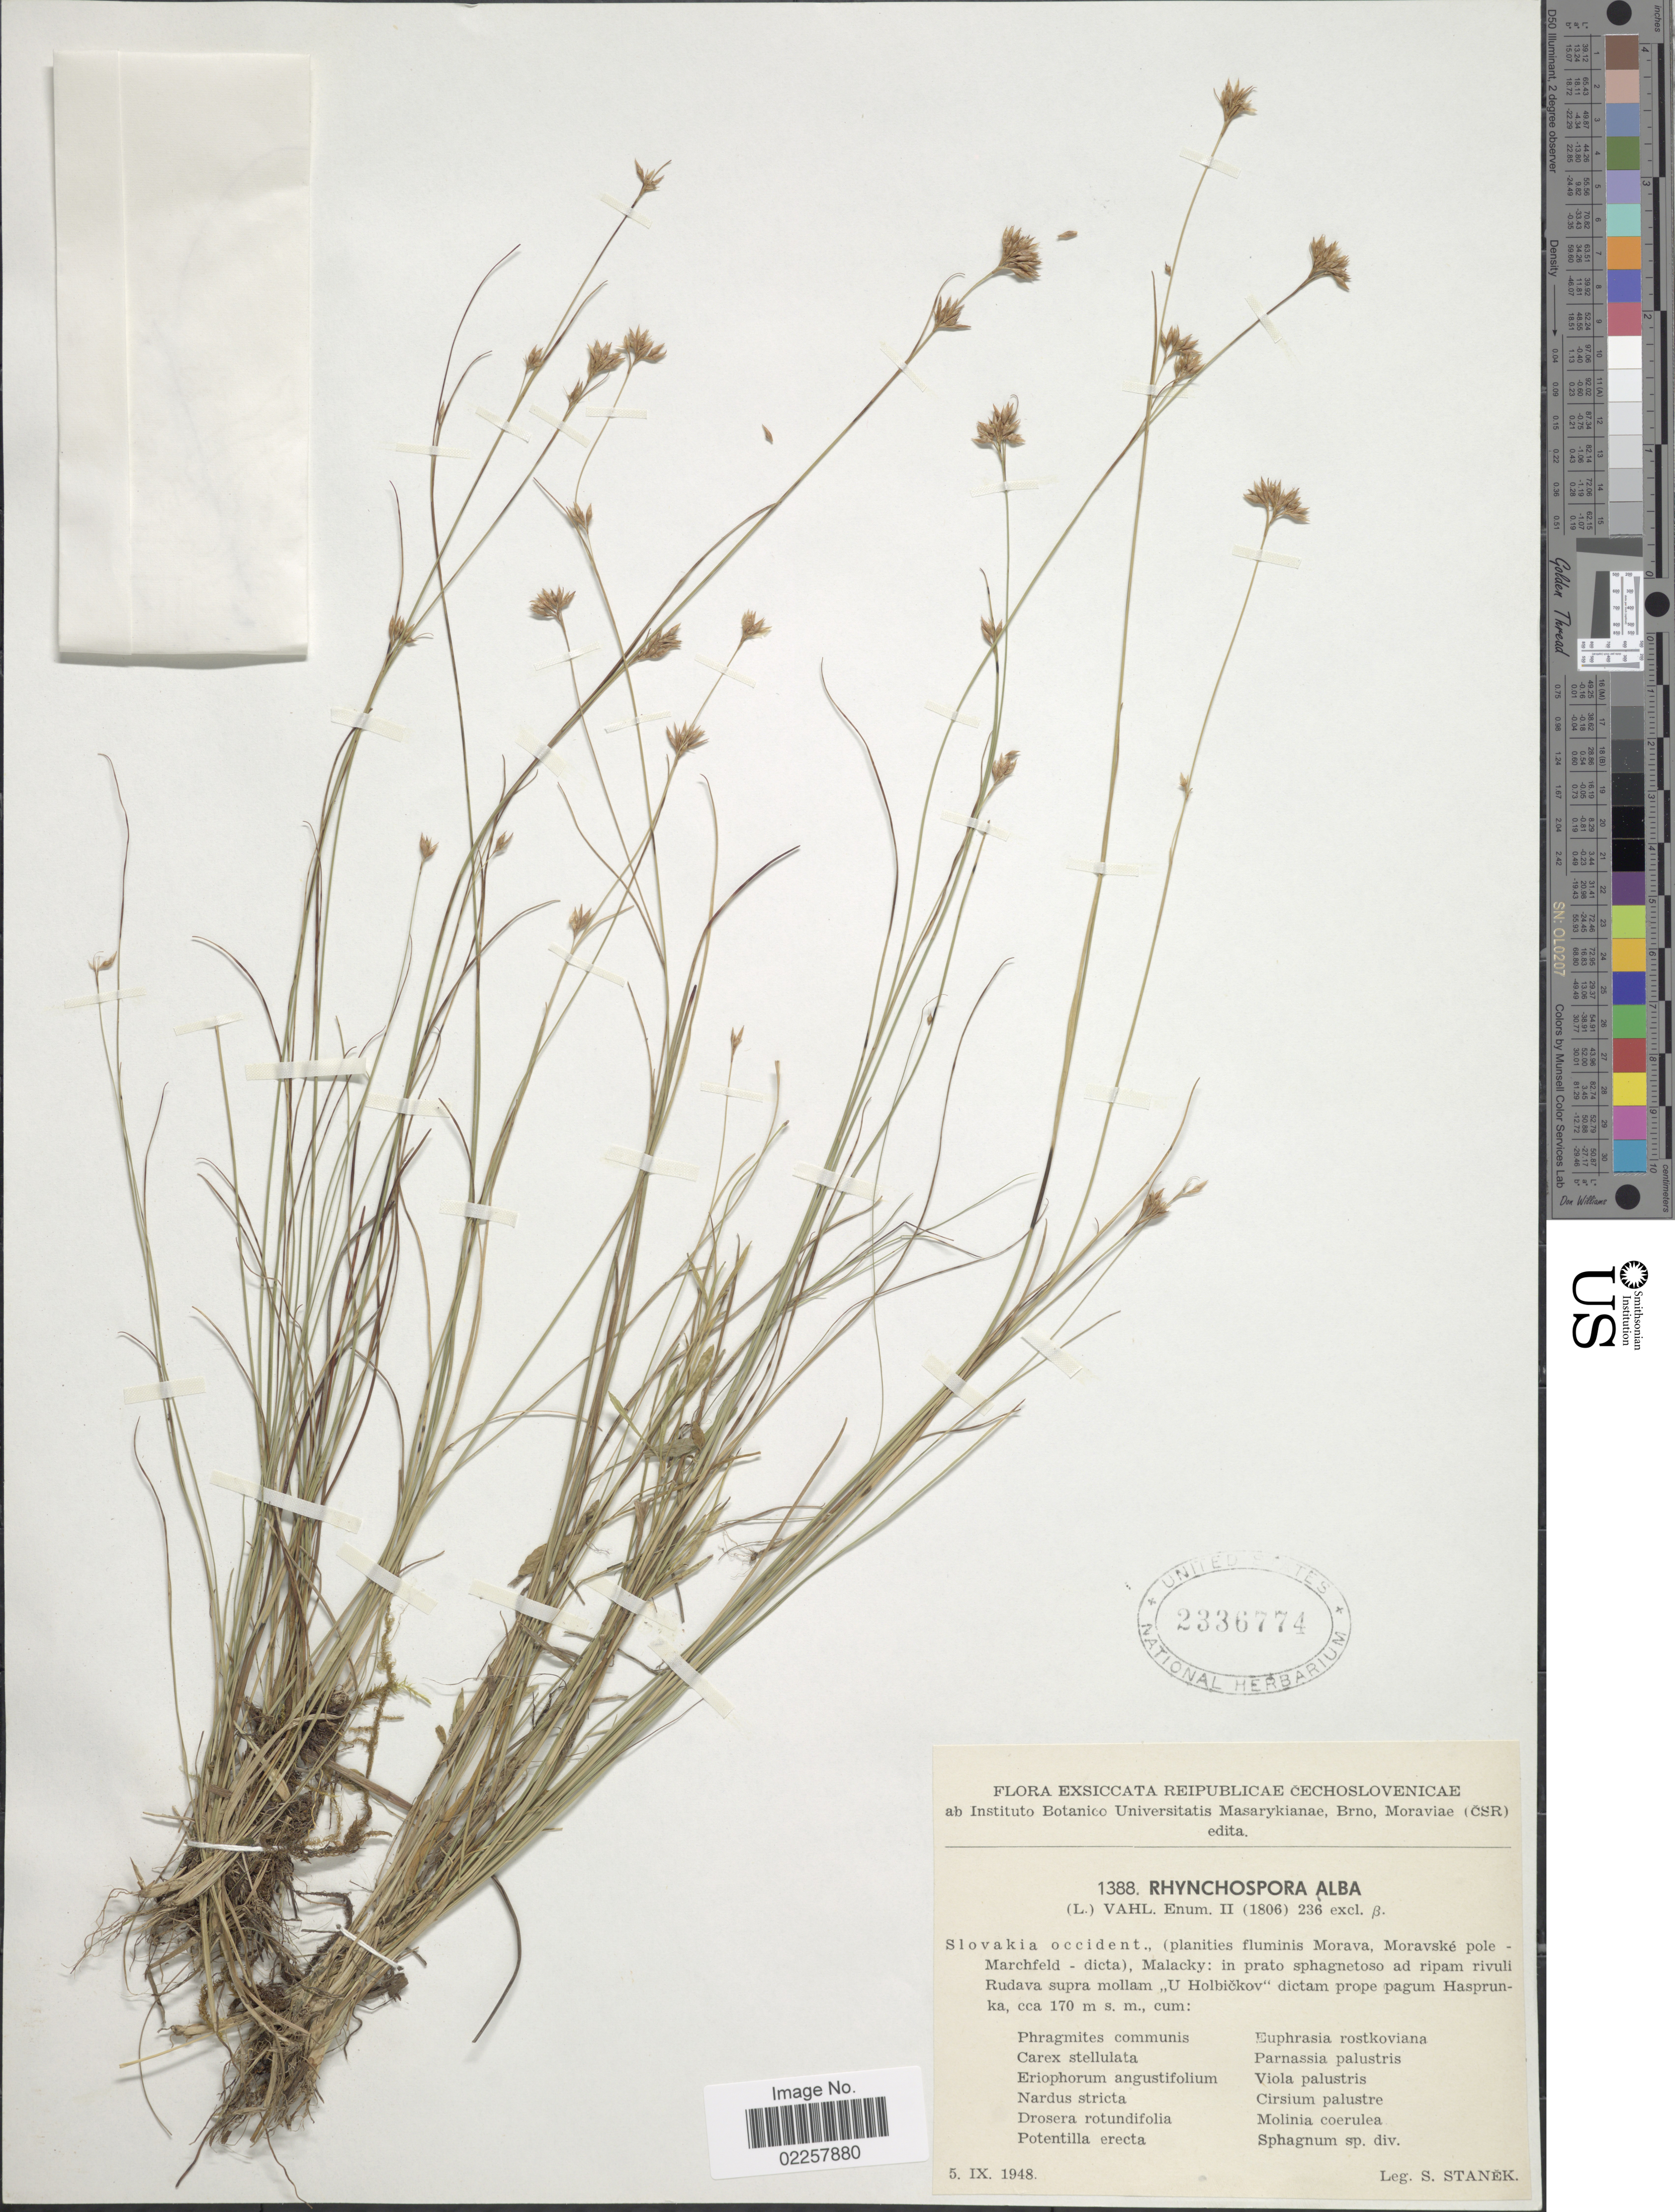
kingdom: Plantae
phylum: Tracheophyta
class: Liliopsida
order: Poales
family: Cyperaceae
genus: Rhynchospora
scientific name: Rhynchospora alba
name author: (L.) Vahl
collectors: S. Stanek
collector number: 1388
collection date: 1948-09-05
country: Slovakia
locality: Slovakia occident., (planities fluminus Morava, Moravske pole Marchefeld - dicta), Malacky: in prato sphagnetoso ad ripam rivuli Rudava supra mollam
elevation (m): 170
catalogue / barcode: US 2336774